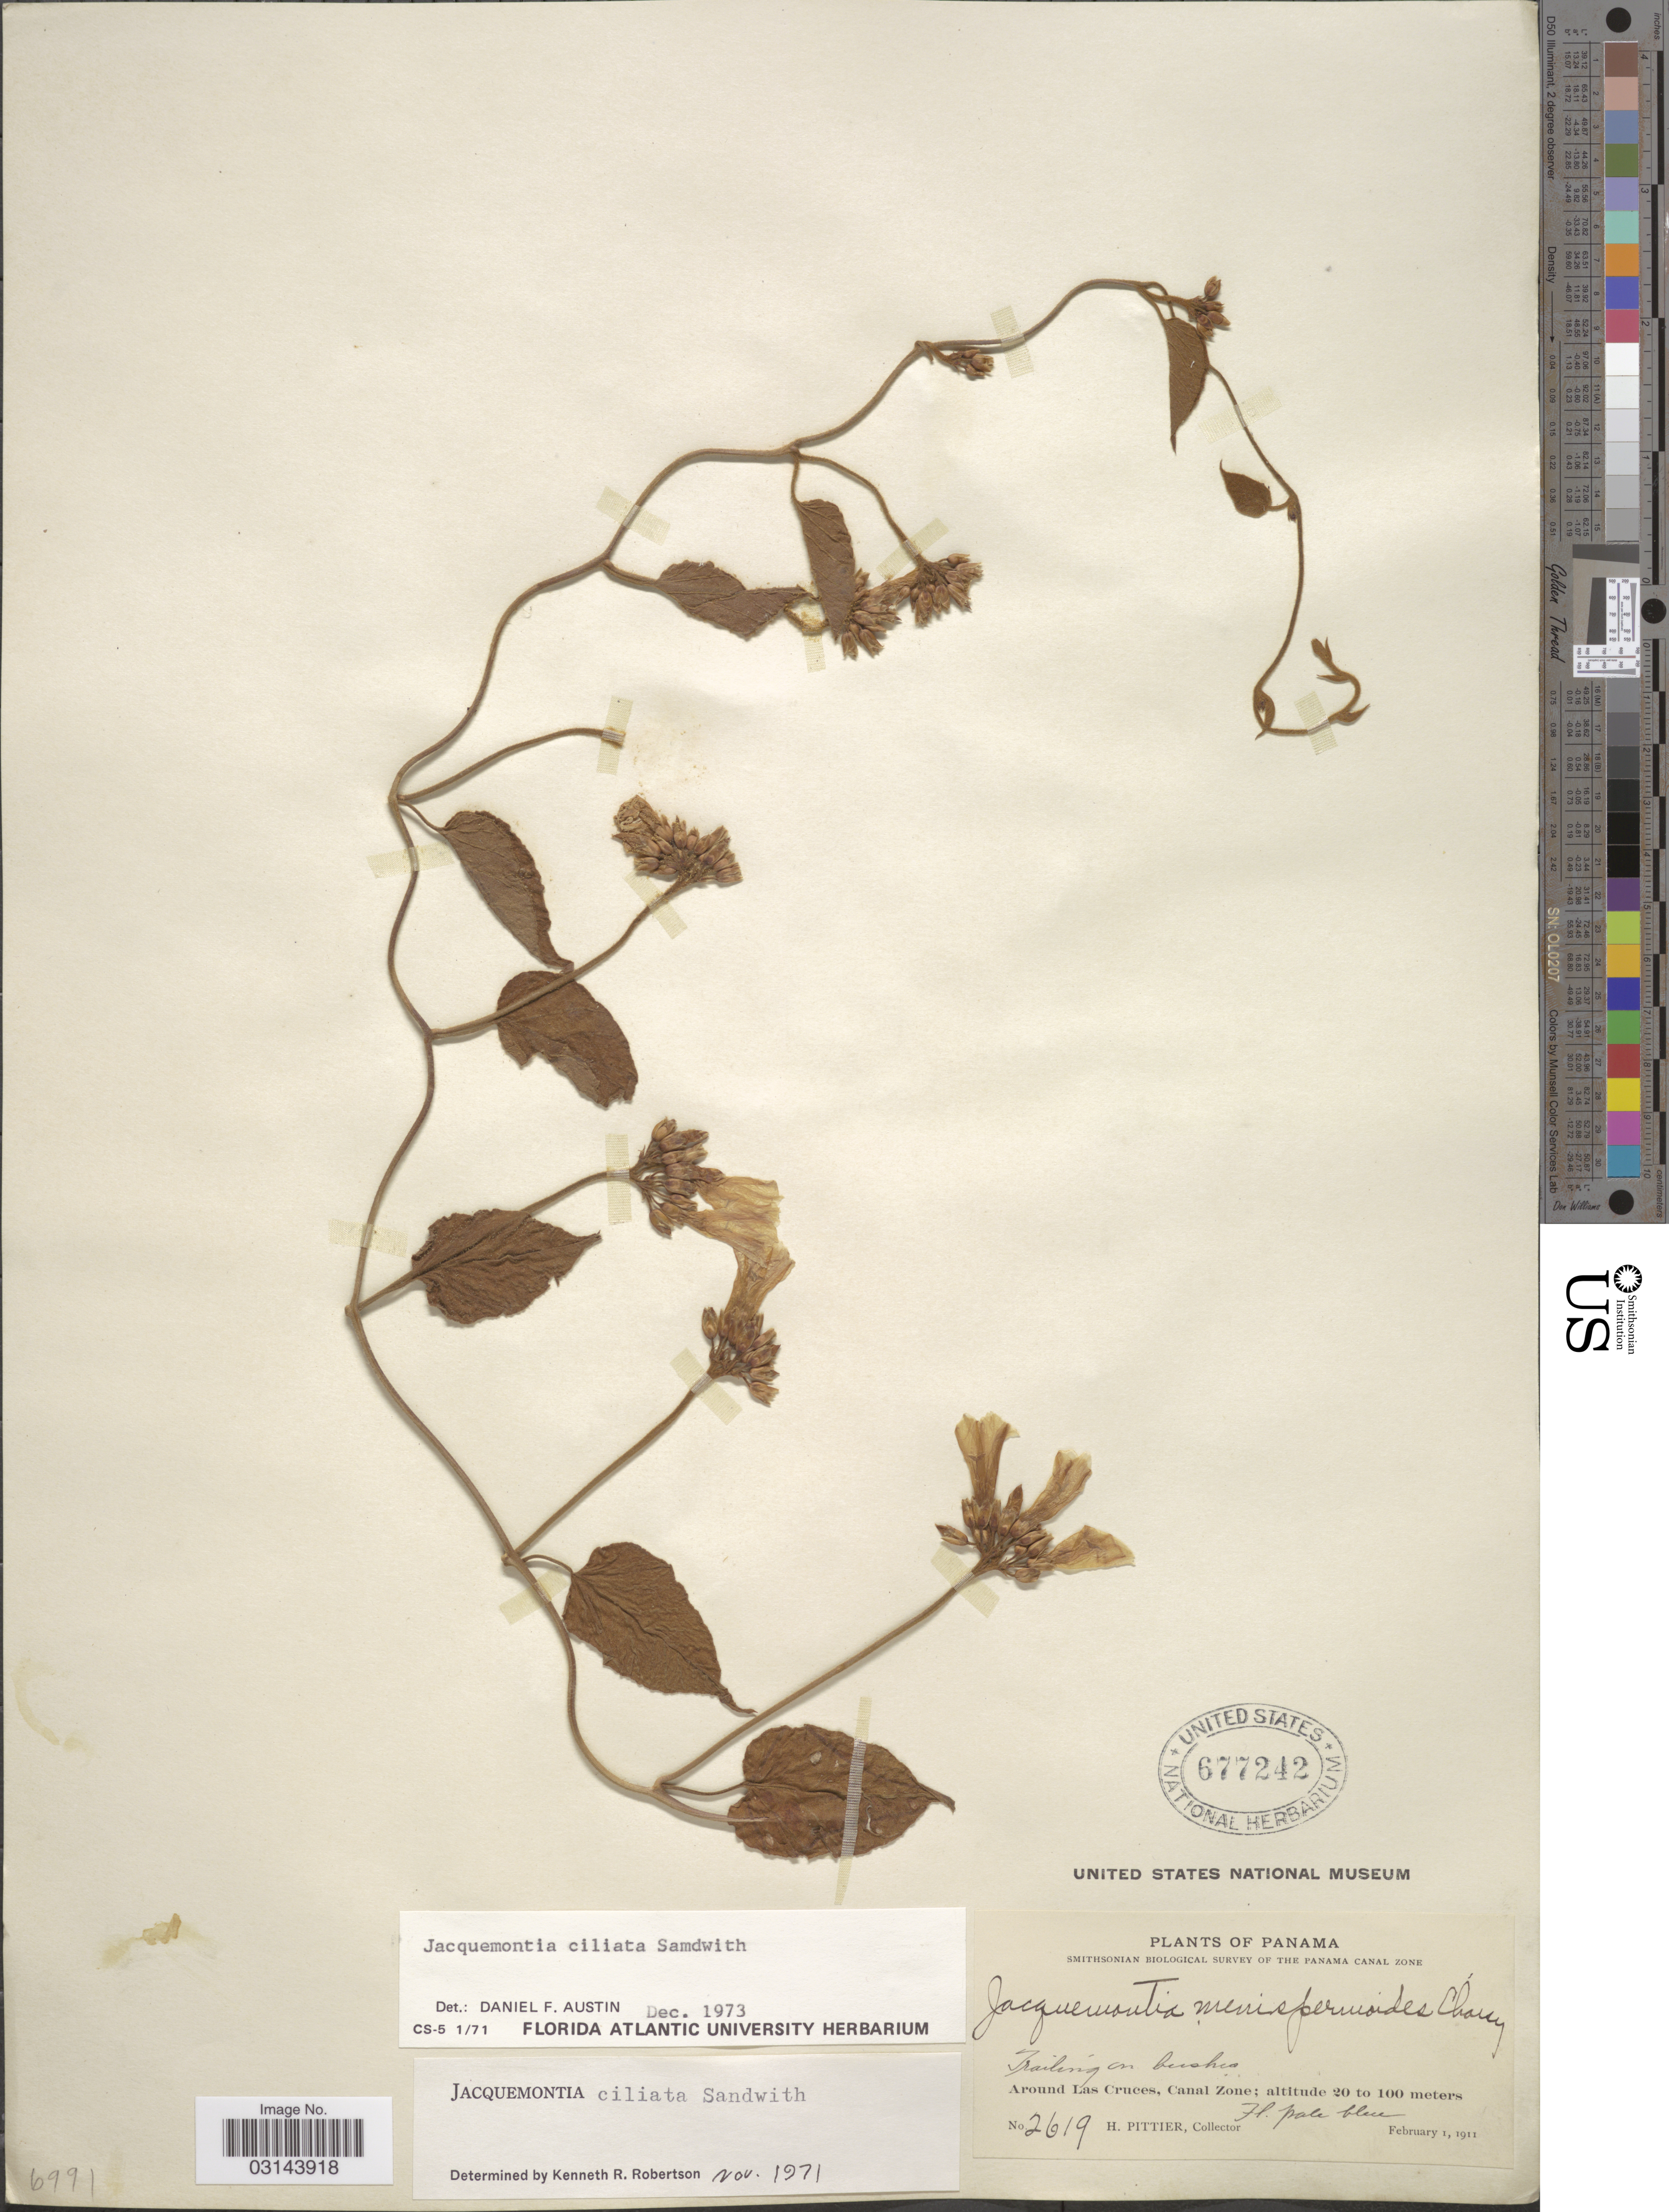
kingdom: Plantae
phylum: Tracheophyta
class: Magnoliopsida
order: Solanales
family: Convolvulaceae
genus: Jacquemontia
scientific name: Jacquemontia ciliata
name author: Sandwith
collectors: H. F. Pittier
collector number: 2619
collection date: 1911-02-01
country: Panama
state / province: Colón / Panamá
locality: Around Las Cruces, Canal Zone.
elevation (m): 20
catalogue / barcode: US 677242